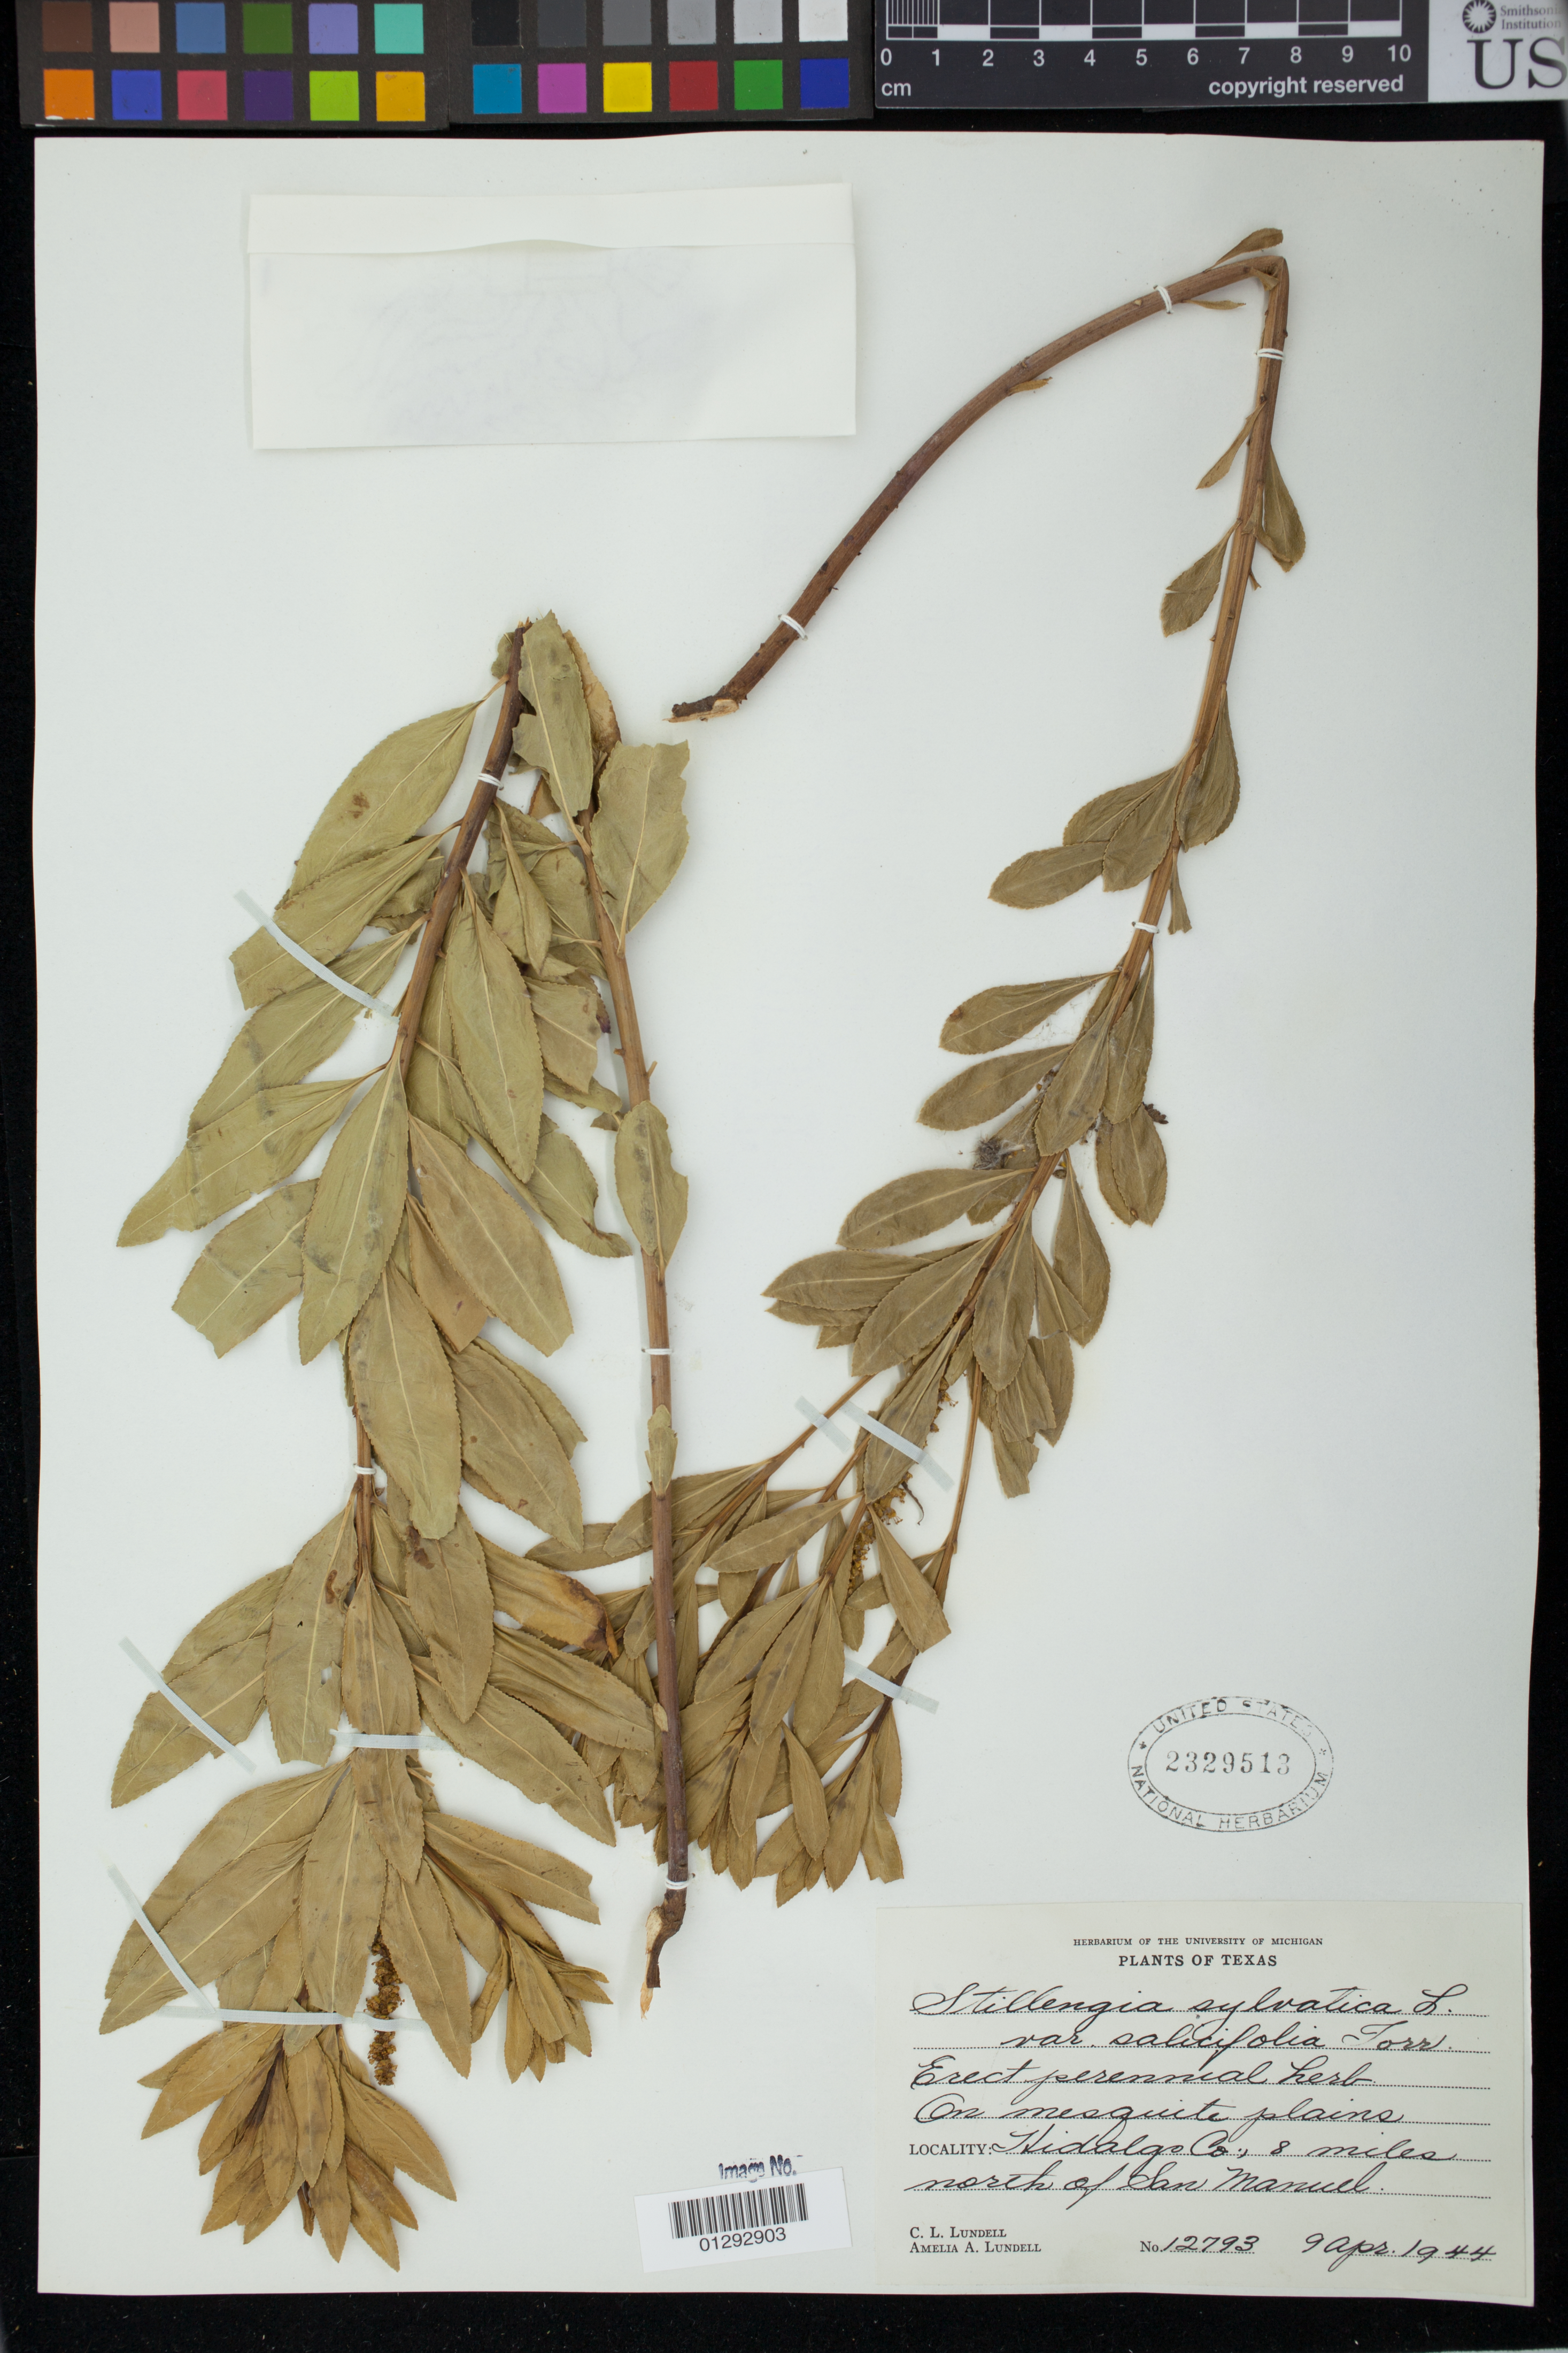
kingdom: Plantae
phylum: Tracheophyta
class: Magnoliopsida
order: Malpighiales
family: Euphorbiaceae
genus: Stillingia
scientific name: Stillingia sylvatica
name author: L.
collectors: C. L. Lundell & A. A. Lundell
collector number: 12793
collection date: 1944-04-09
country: United States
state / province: Texas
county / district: Hidalgo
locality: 8 miles north of San Manuel.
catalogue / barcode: US 2329513